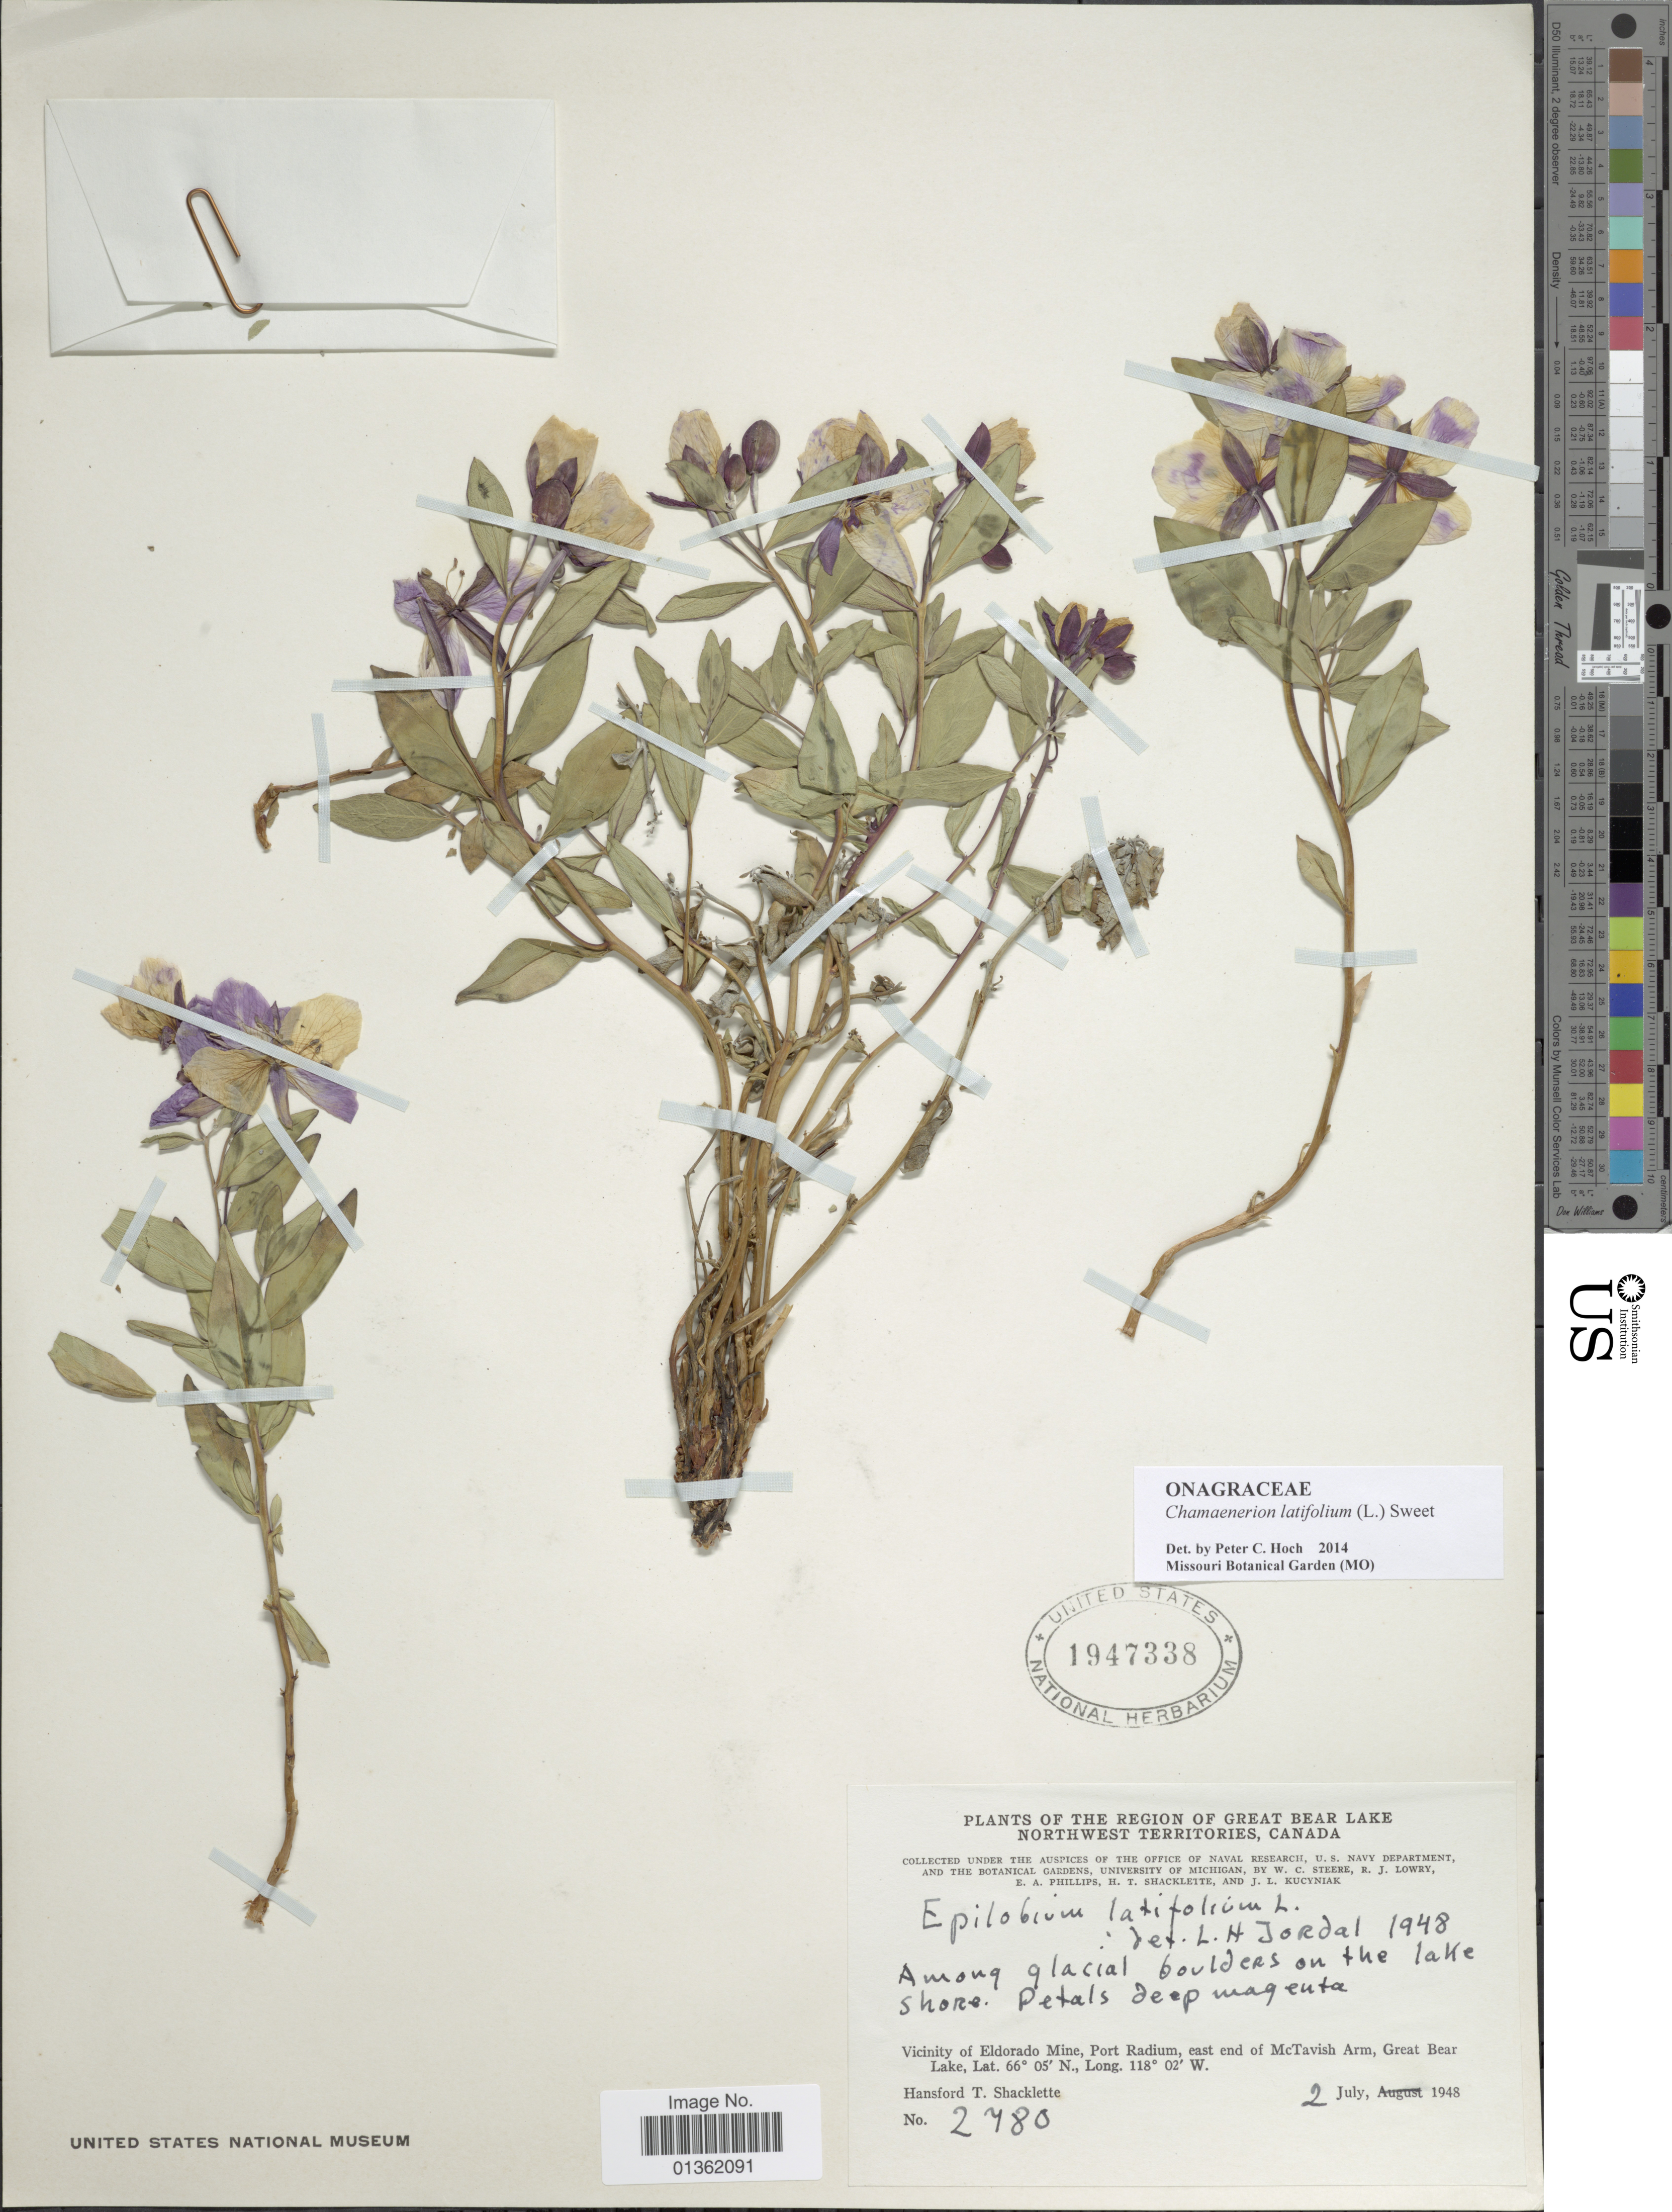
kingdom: Plantae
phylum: Tracheophyta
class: Magnoliopsida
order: Myrtales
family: Onagraceae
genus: Chamaenerion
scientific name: Chamaenerion latifolium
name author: (L.) Th. Fr. & Lange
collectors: H. Shacklette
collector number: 2780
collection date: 1948-07-02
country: Canada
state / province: Northwest Territories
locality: Region of Great Bear Lake. Vicinity of Eldorado Mine, Port Radium, east end of McTavish Arm.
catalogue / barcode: US 1947338